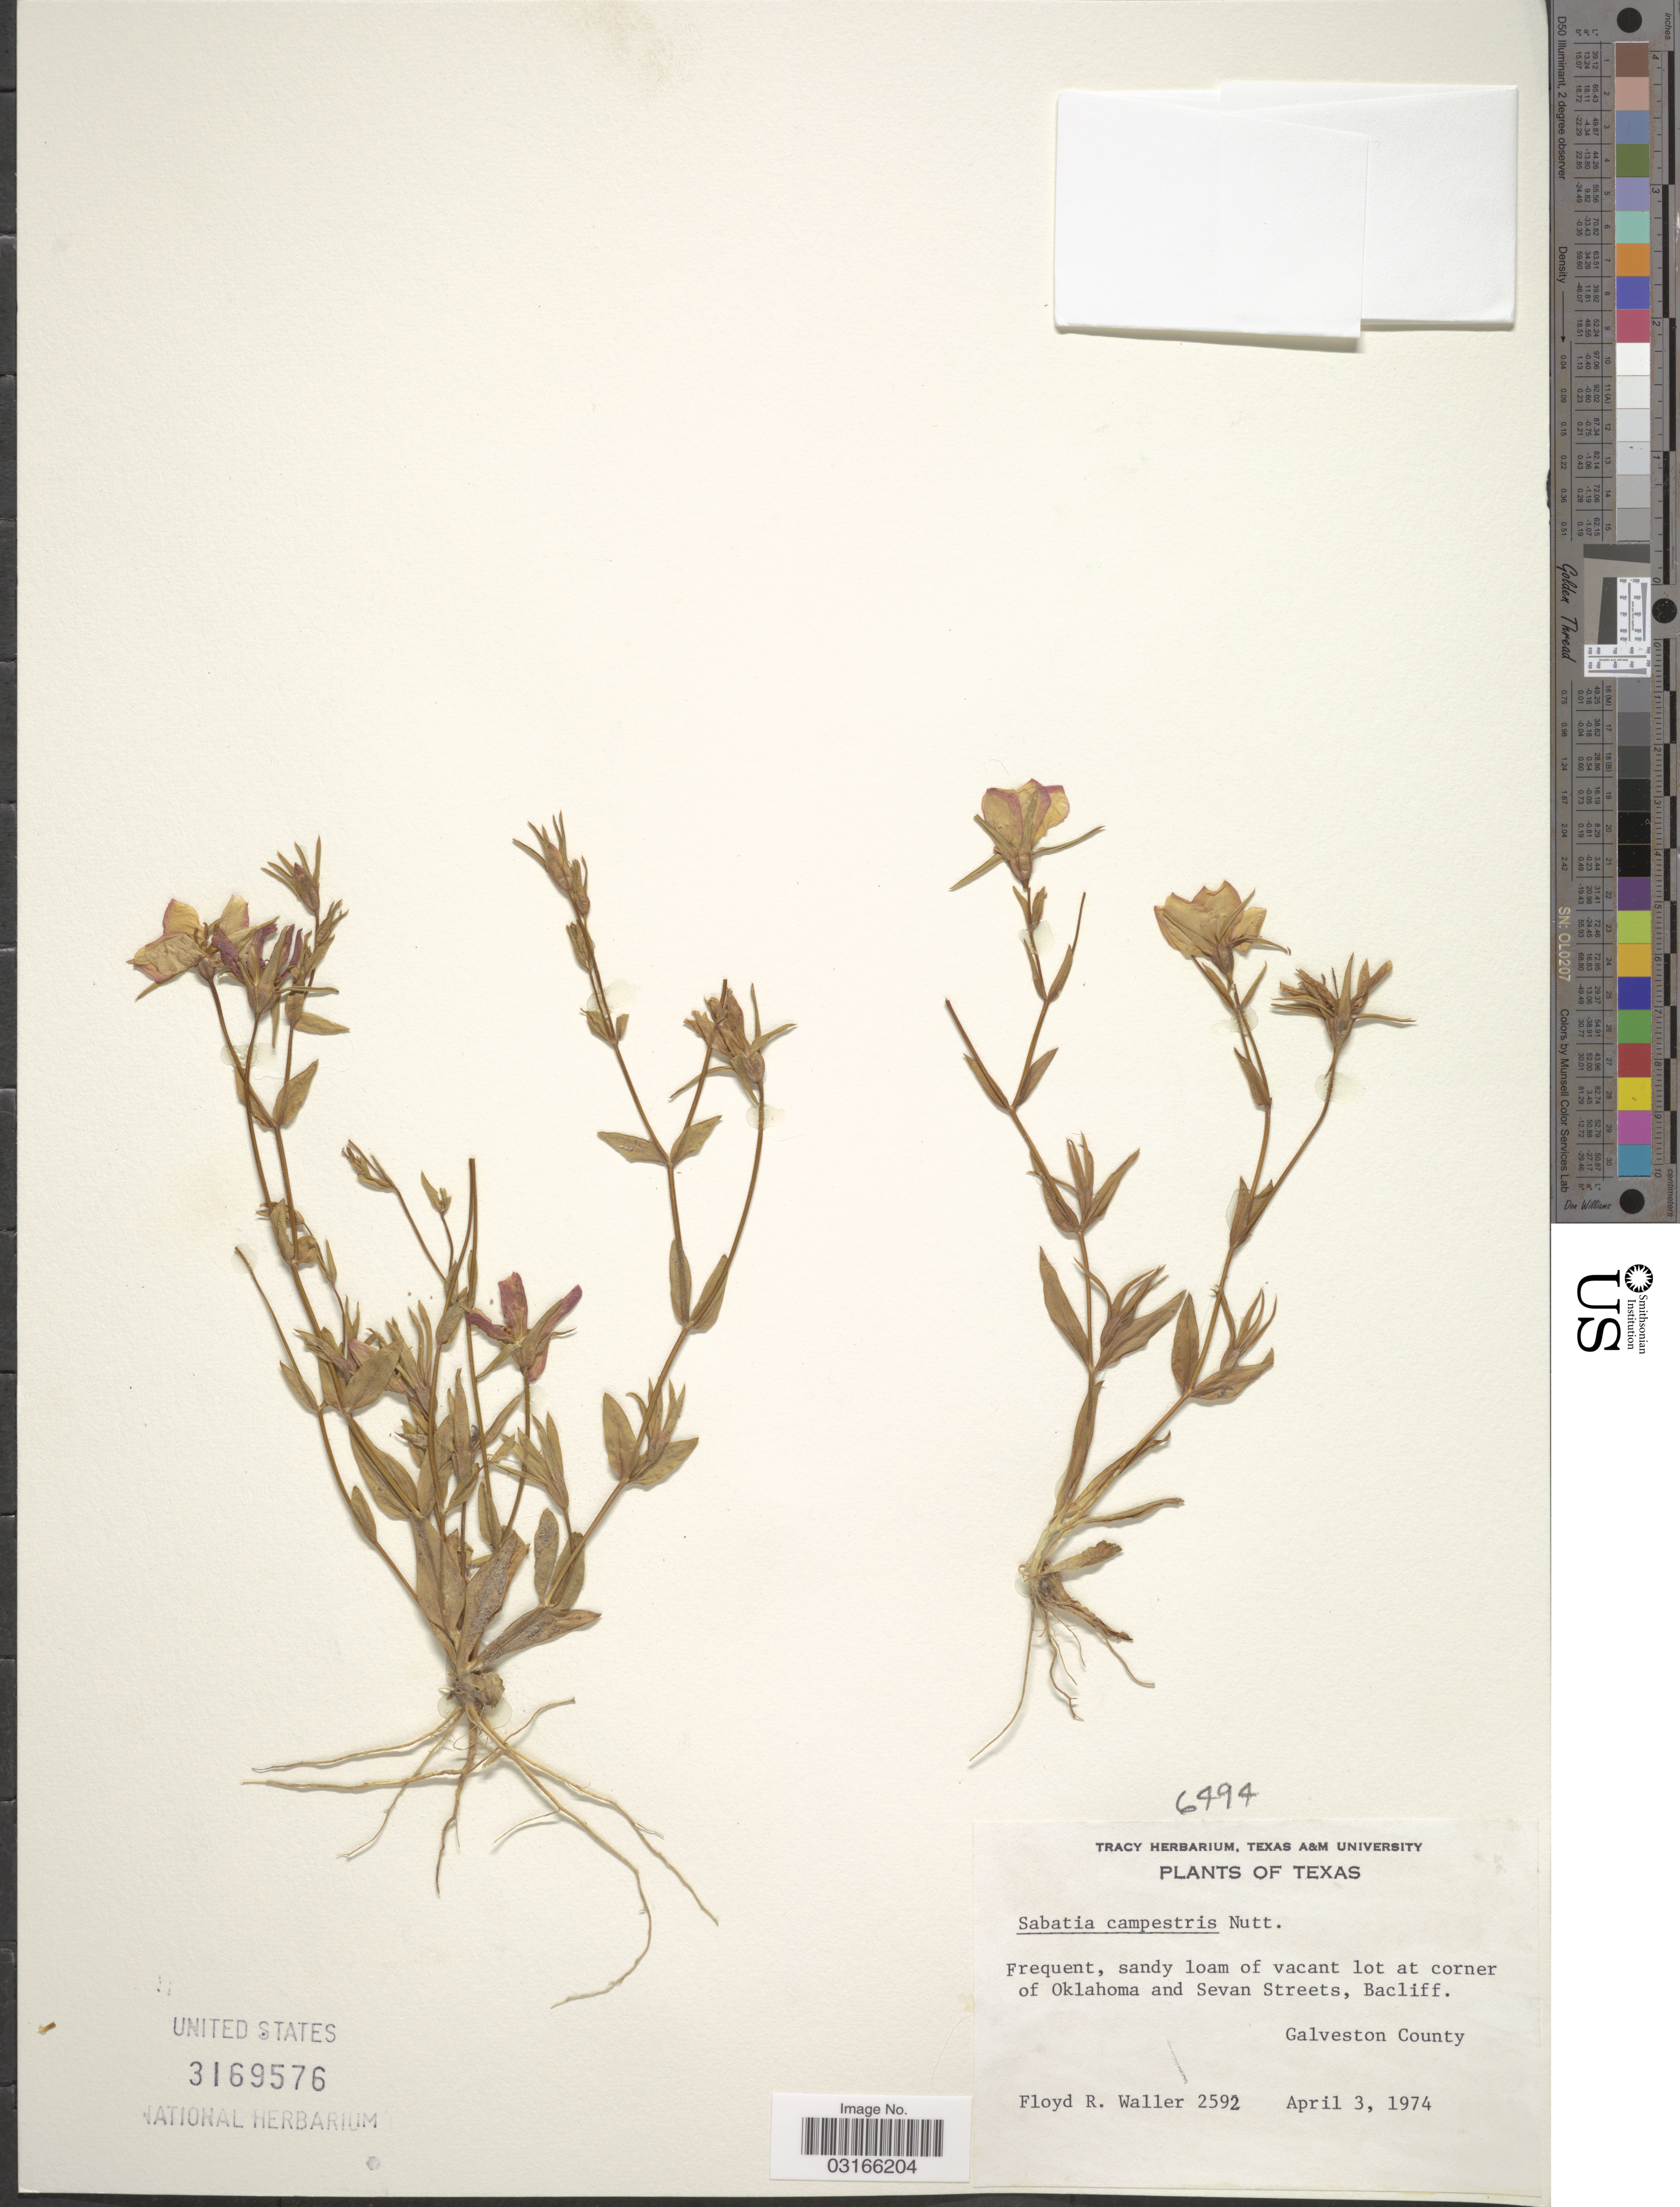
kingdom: Plantae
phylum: Tracheophyta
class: Magnoliopsida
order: Gentianales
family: Gentianaceae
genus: Sabatia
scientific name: Sabatia campestris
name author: Nutt.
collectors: F. R. Waller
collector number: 2592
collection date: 1974-04-03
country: United States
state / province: Texas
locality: Frequent, sandy loam of vacant lot at corner of Oklahoma and Sevan Streets, Bacliff. Galveston County.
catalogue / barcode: US 3169576